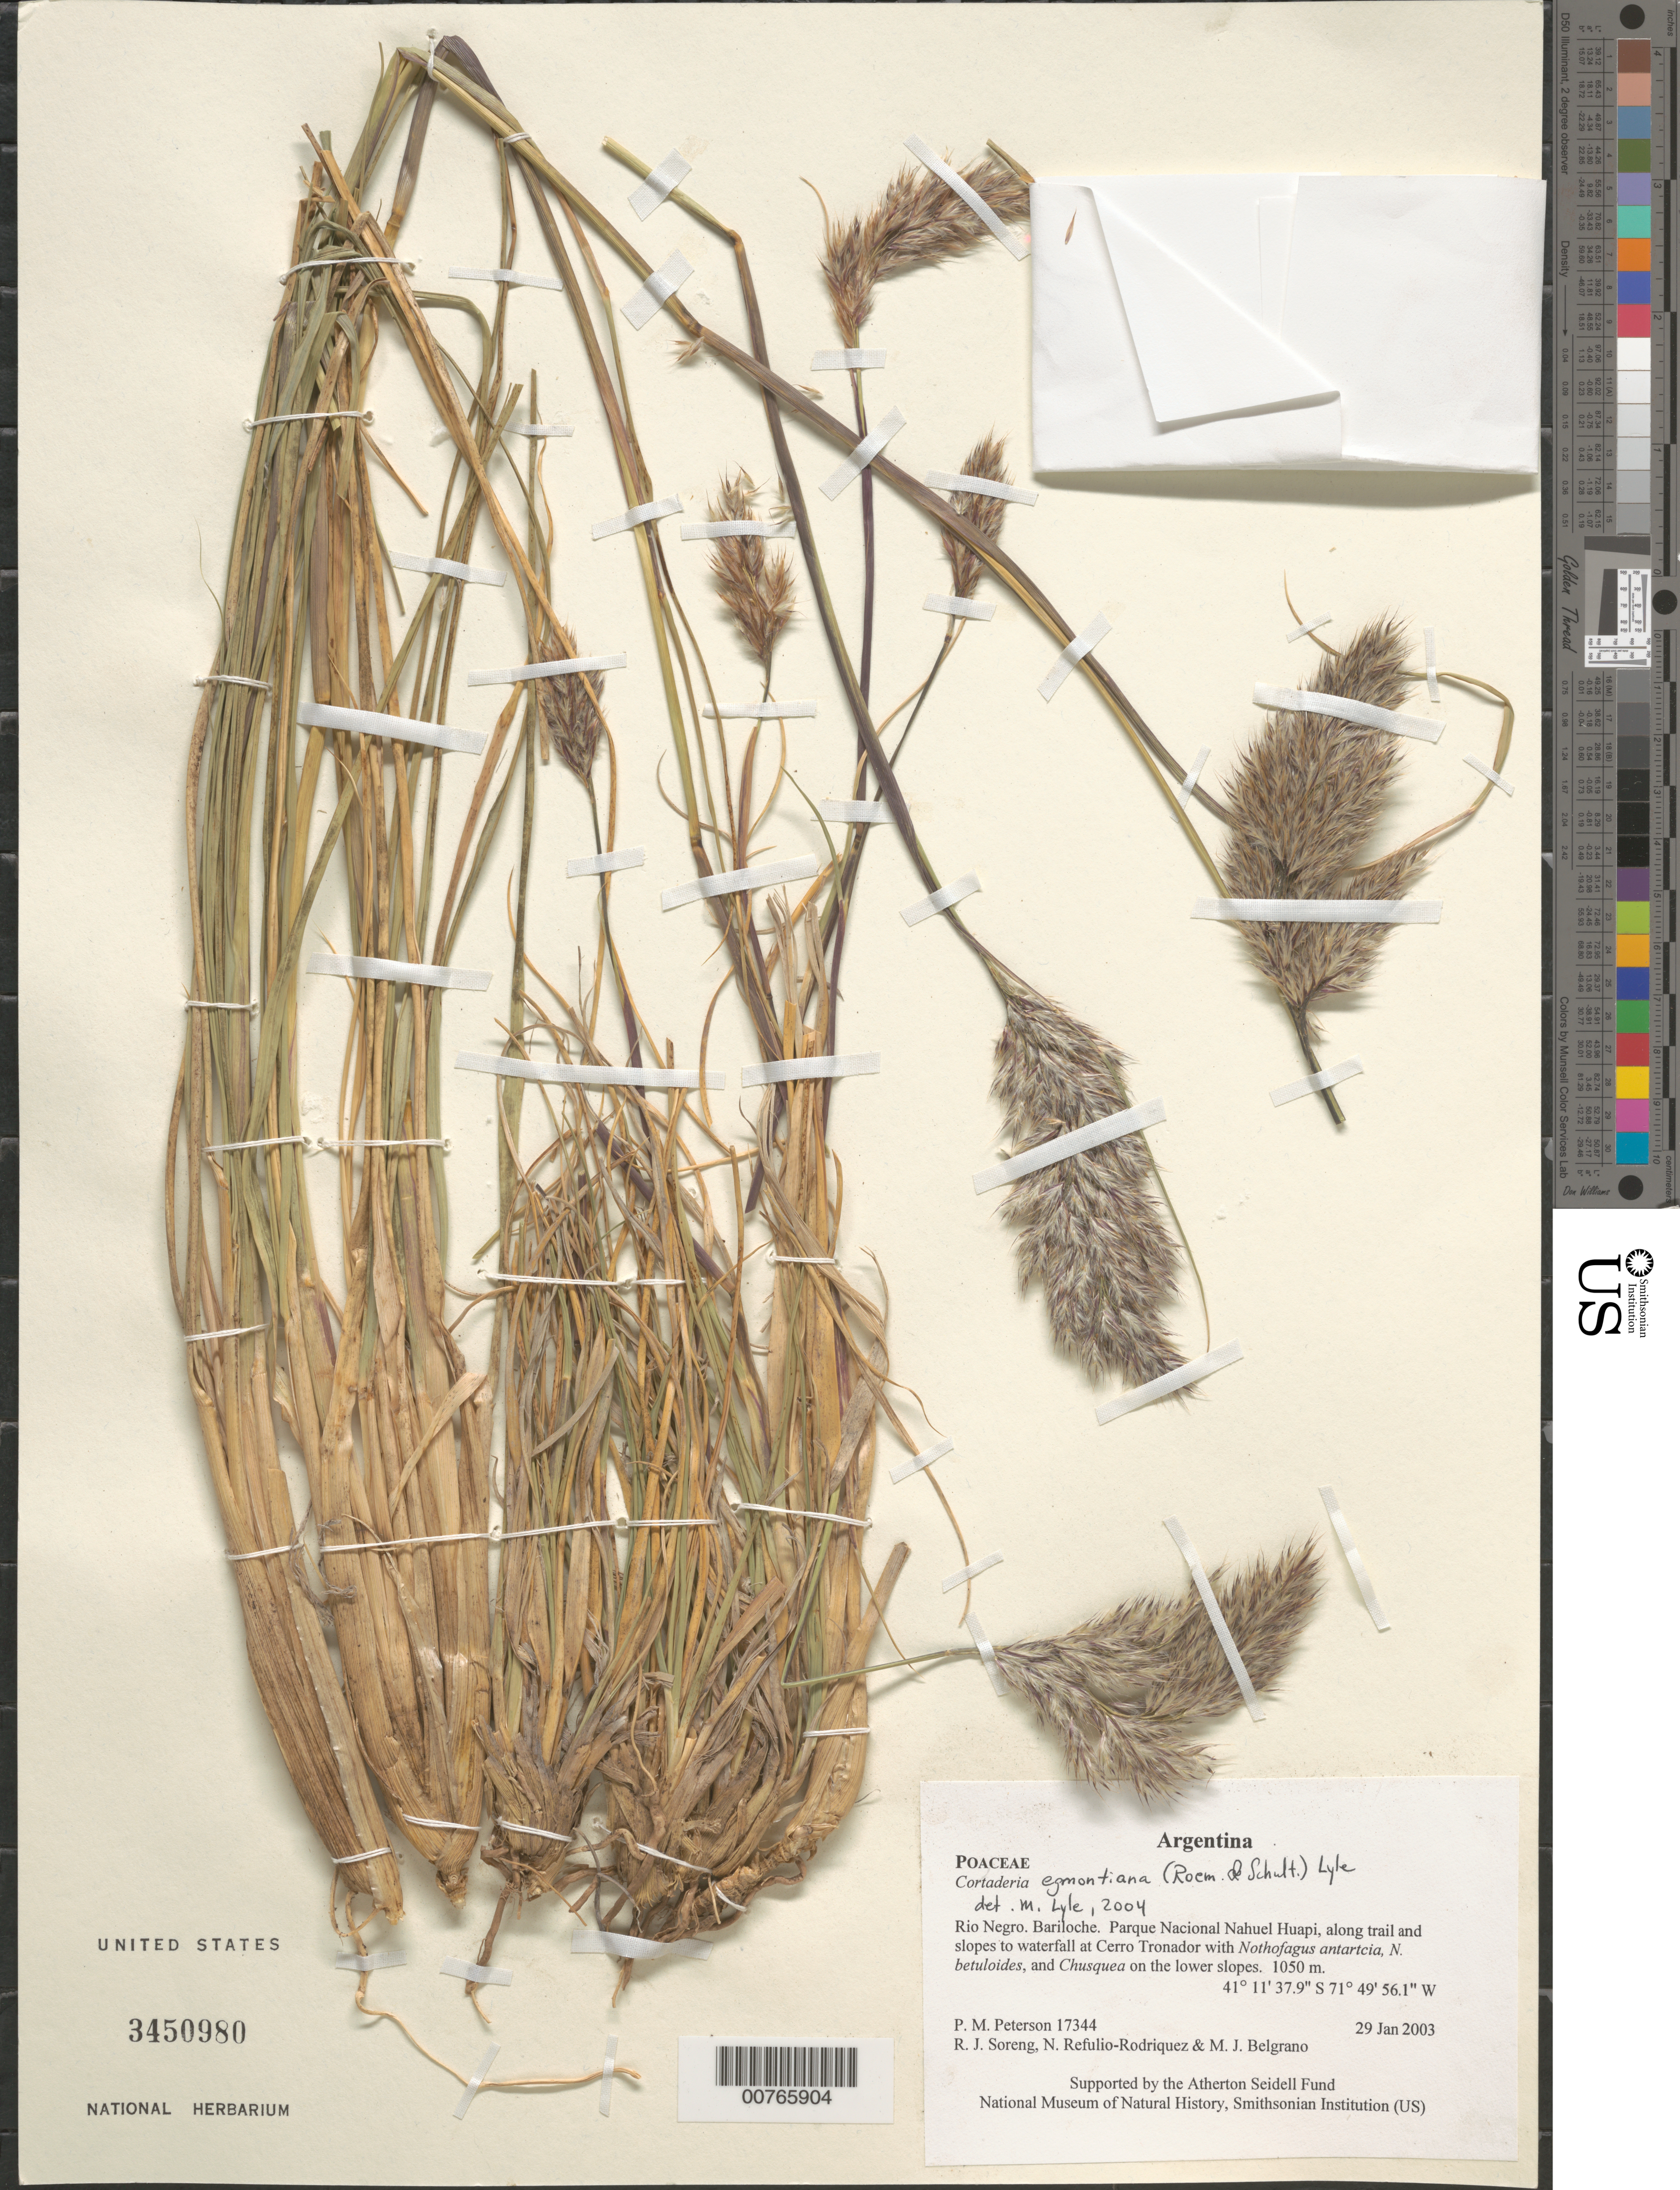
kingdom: Plantae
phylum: Tracheophyta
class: Liliopsida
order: Poales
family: Poaceae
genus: Cortaderia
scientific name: Cortaderia egmontiana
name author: (Roem. & Schult.) Lyle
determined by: Lyle, M.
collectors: P. M. Peterson, R. J. Soreng, N. Refulio-Rodríguez & M. Belgrano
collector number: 17344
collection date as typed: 29 Jan 2003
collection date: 2003-01-29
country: Argentina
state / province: Rio Negro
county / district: Bariloche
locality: Parque Nacional Nahuel Huapi, along trail and slopes to waterfall at Cerro Tronador with Nothofagus antartcia, N. betuloides, and Chusquea on the lower slopes.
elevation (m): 1050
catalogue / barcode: US 3450980